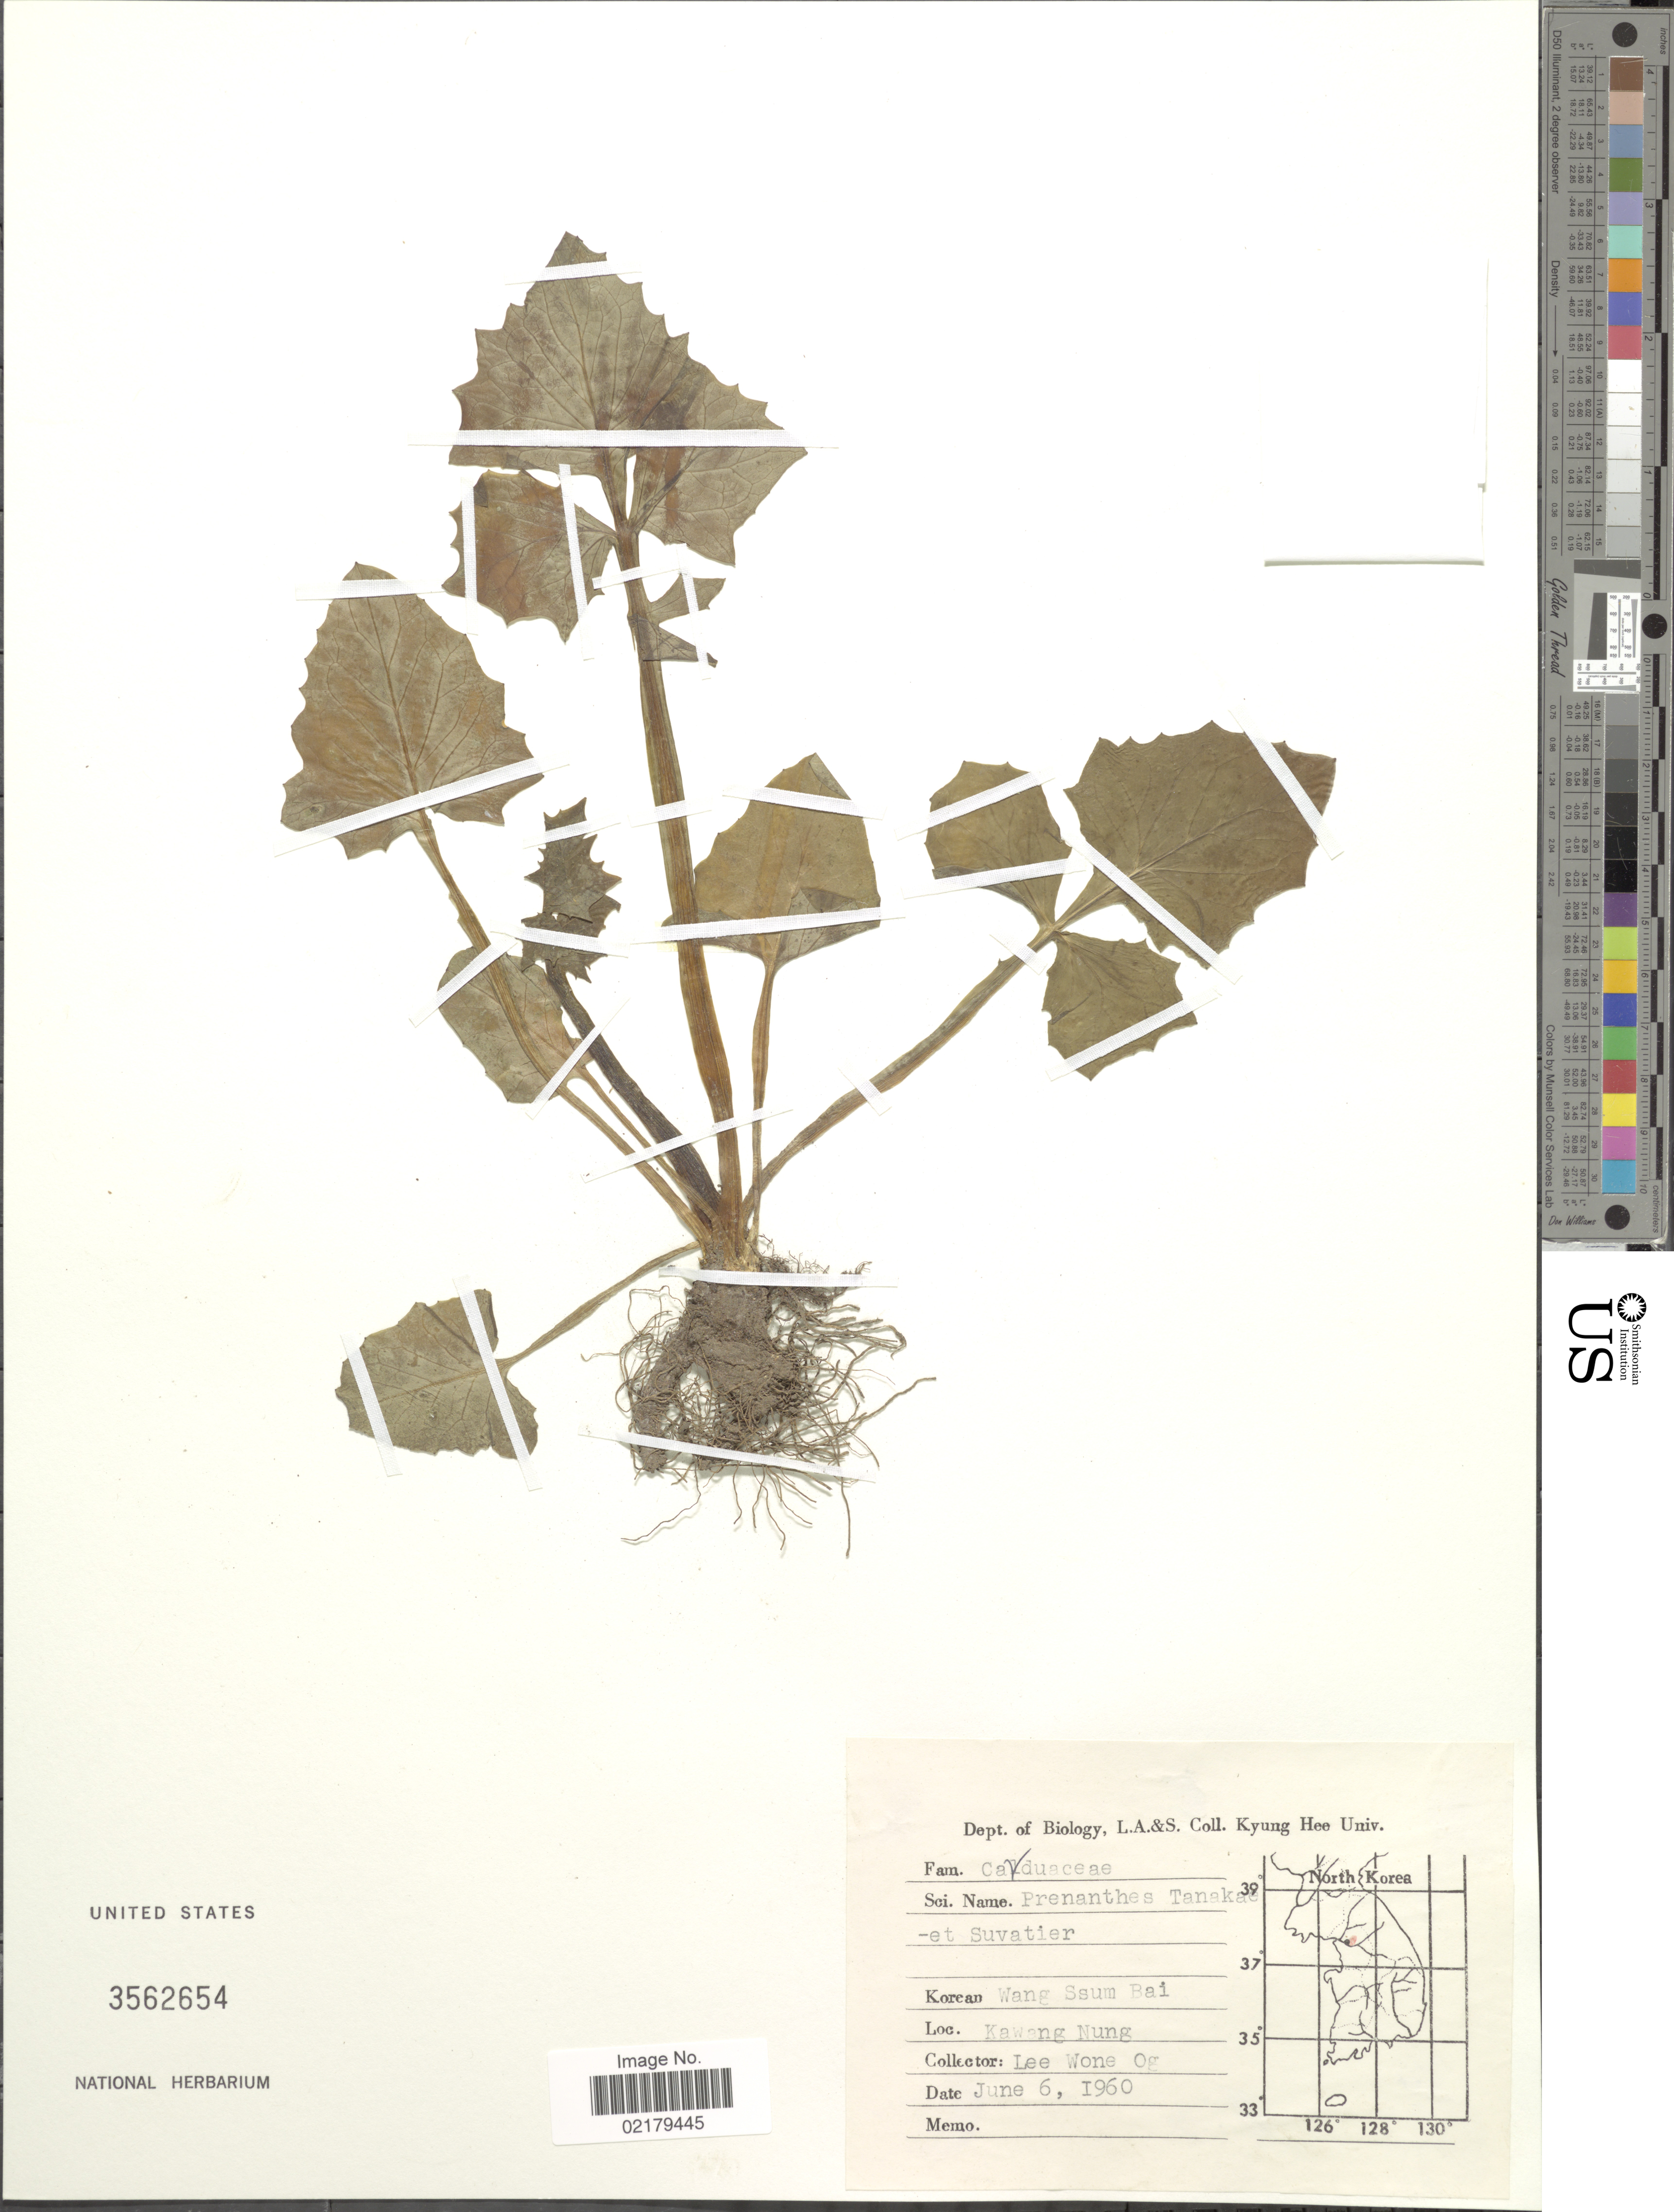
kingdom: Plantae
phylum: Tracheophyta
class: Magnoliopsida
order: Asterales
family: Asteraceae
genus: Prenanthes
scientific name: Prenanthes tanakae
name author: (Koidz.) Koidz.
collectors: W. Lee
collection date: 1960-06-06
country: South Korea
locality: Kawang Nung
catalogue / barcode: US 3562654